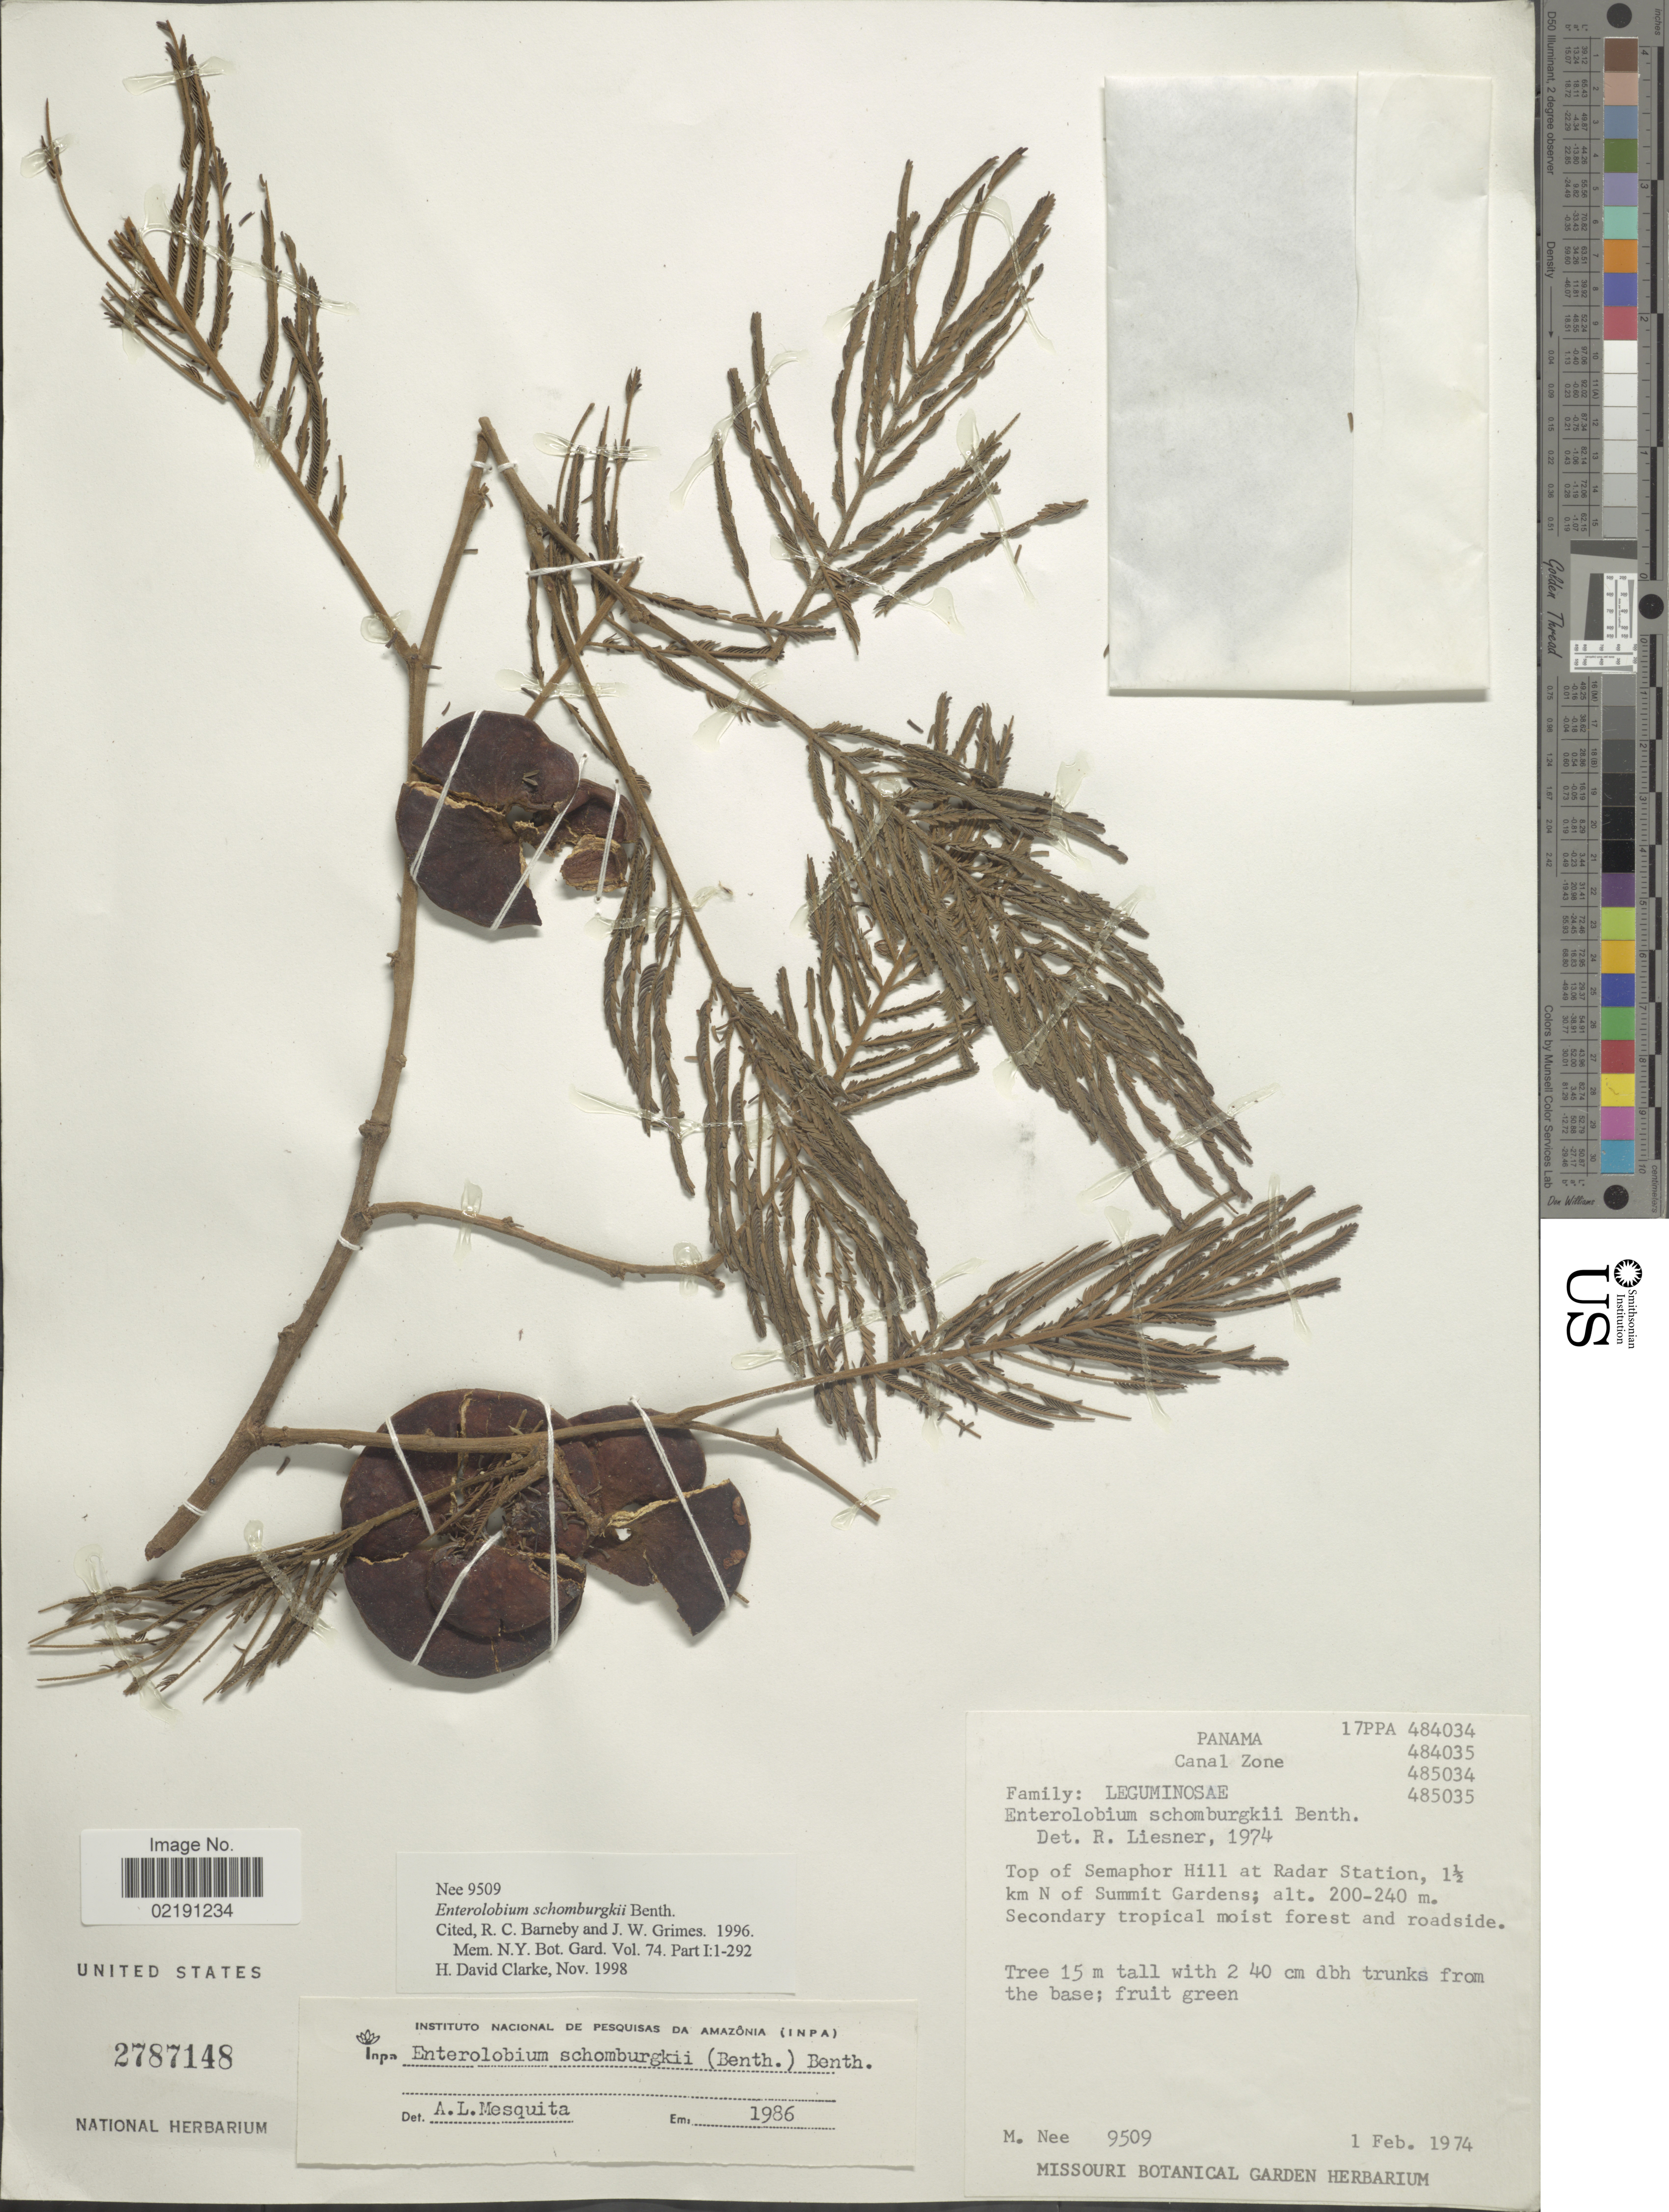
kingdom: Plantae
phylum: Tracheophyta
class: Magnoliopsida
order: Fabales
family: Fabaceae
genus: Robrichia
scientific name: Robrichia schomburgkii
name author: (Benth.) A.R.M. Luz & E.R. Souza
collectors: M. Nee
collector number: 9509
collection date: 1974-02-01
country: Panama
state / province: Colón / Panamá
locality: Canal Zone. Top of Semaphor Hill at Radar Station, 1½ km N of Summit Gardens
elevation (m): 200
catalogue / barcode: US 2787148